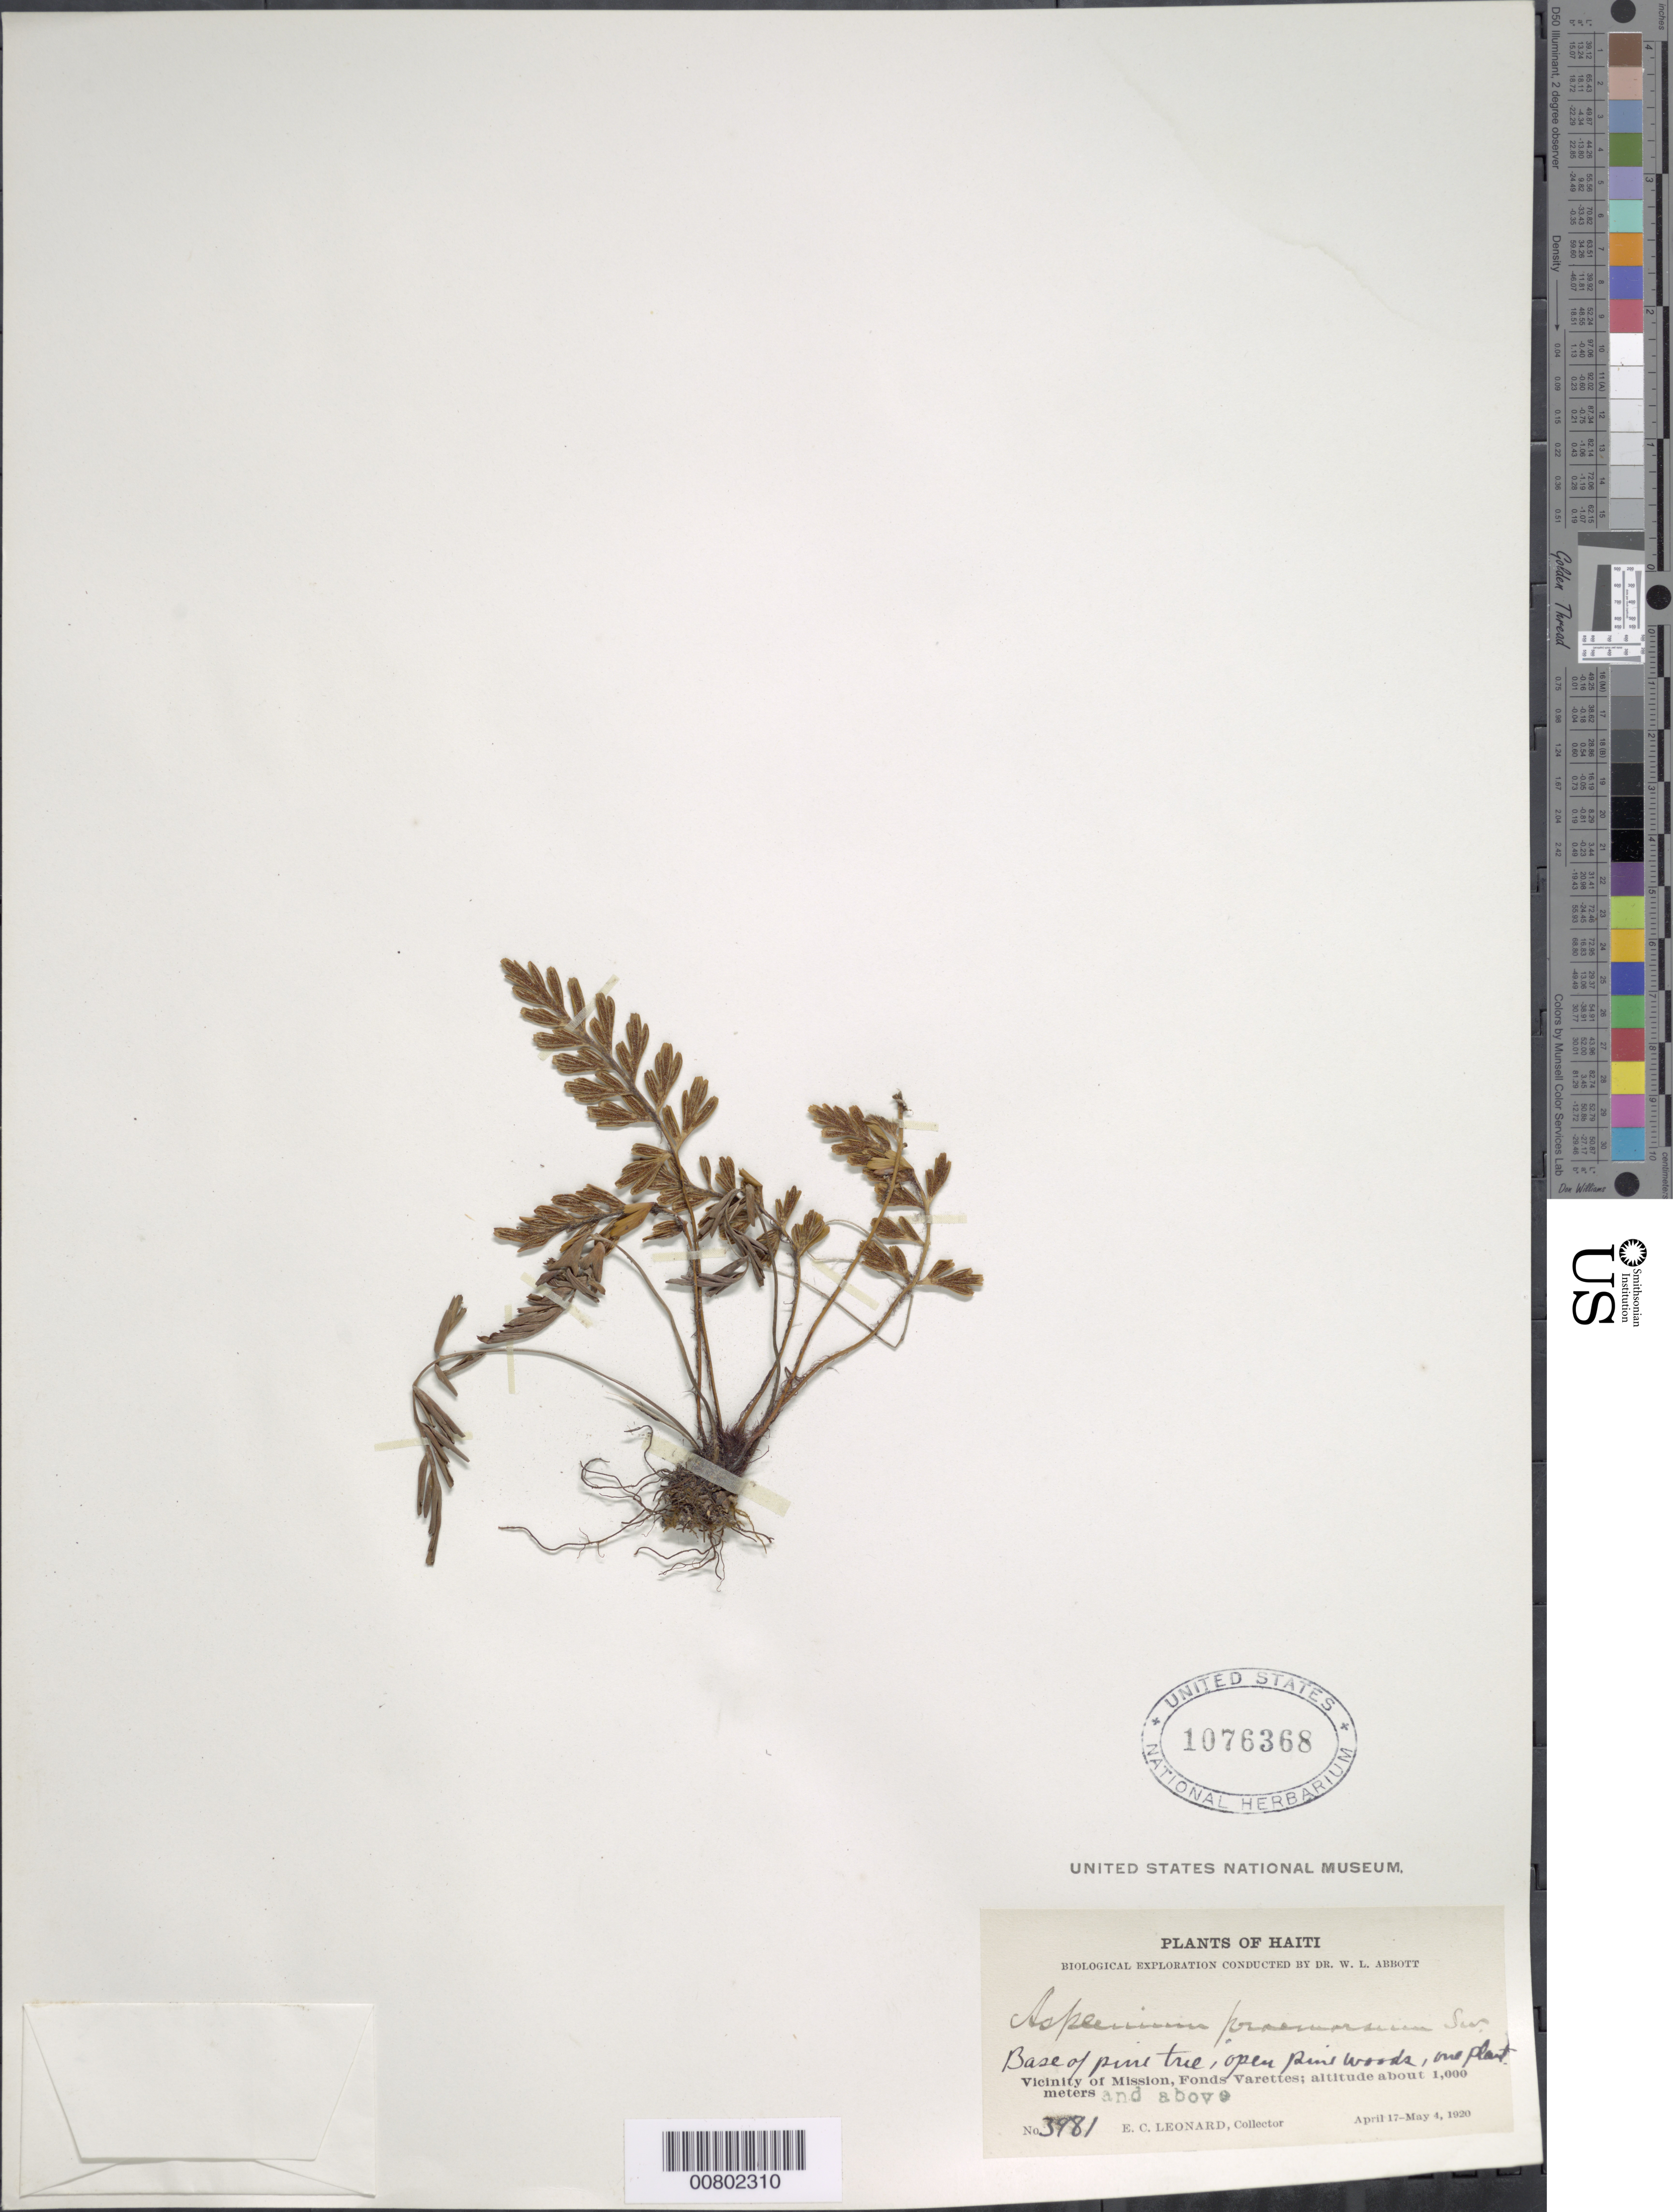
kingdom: Plantae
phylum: Tracheophyta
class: Polypodiopsida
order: Polypodiales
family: Aspleniaceae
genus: Asplenium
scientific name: Asplenium praemorsum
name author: Sw.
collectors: E. C. Leonard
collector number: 3981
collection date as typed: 17 Apr 1920 to 04 May 1920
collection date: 1920-04-17/1920-05-04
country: Haiti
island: Hispaniola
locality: Fonds Varettes, vicinity Mission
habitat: Base of pine tree, open pine woods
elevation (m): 1000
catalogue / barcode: US 1076368